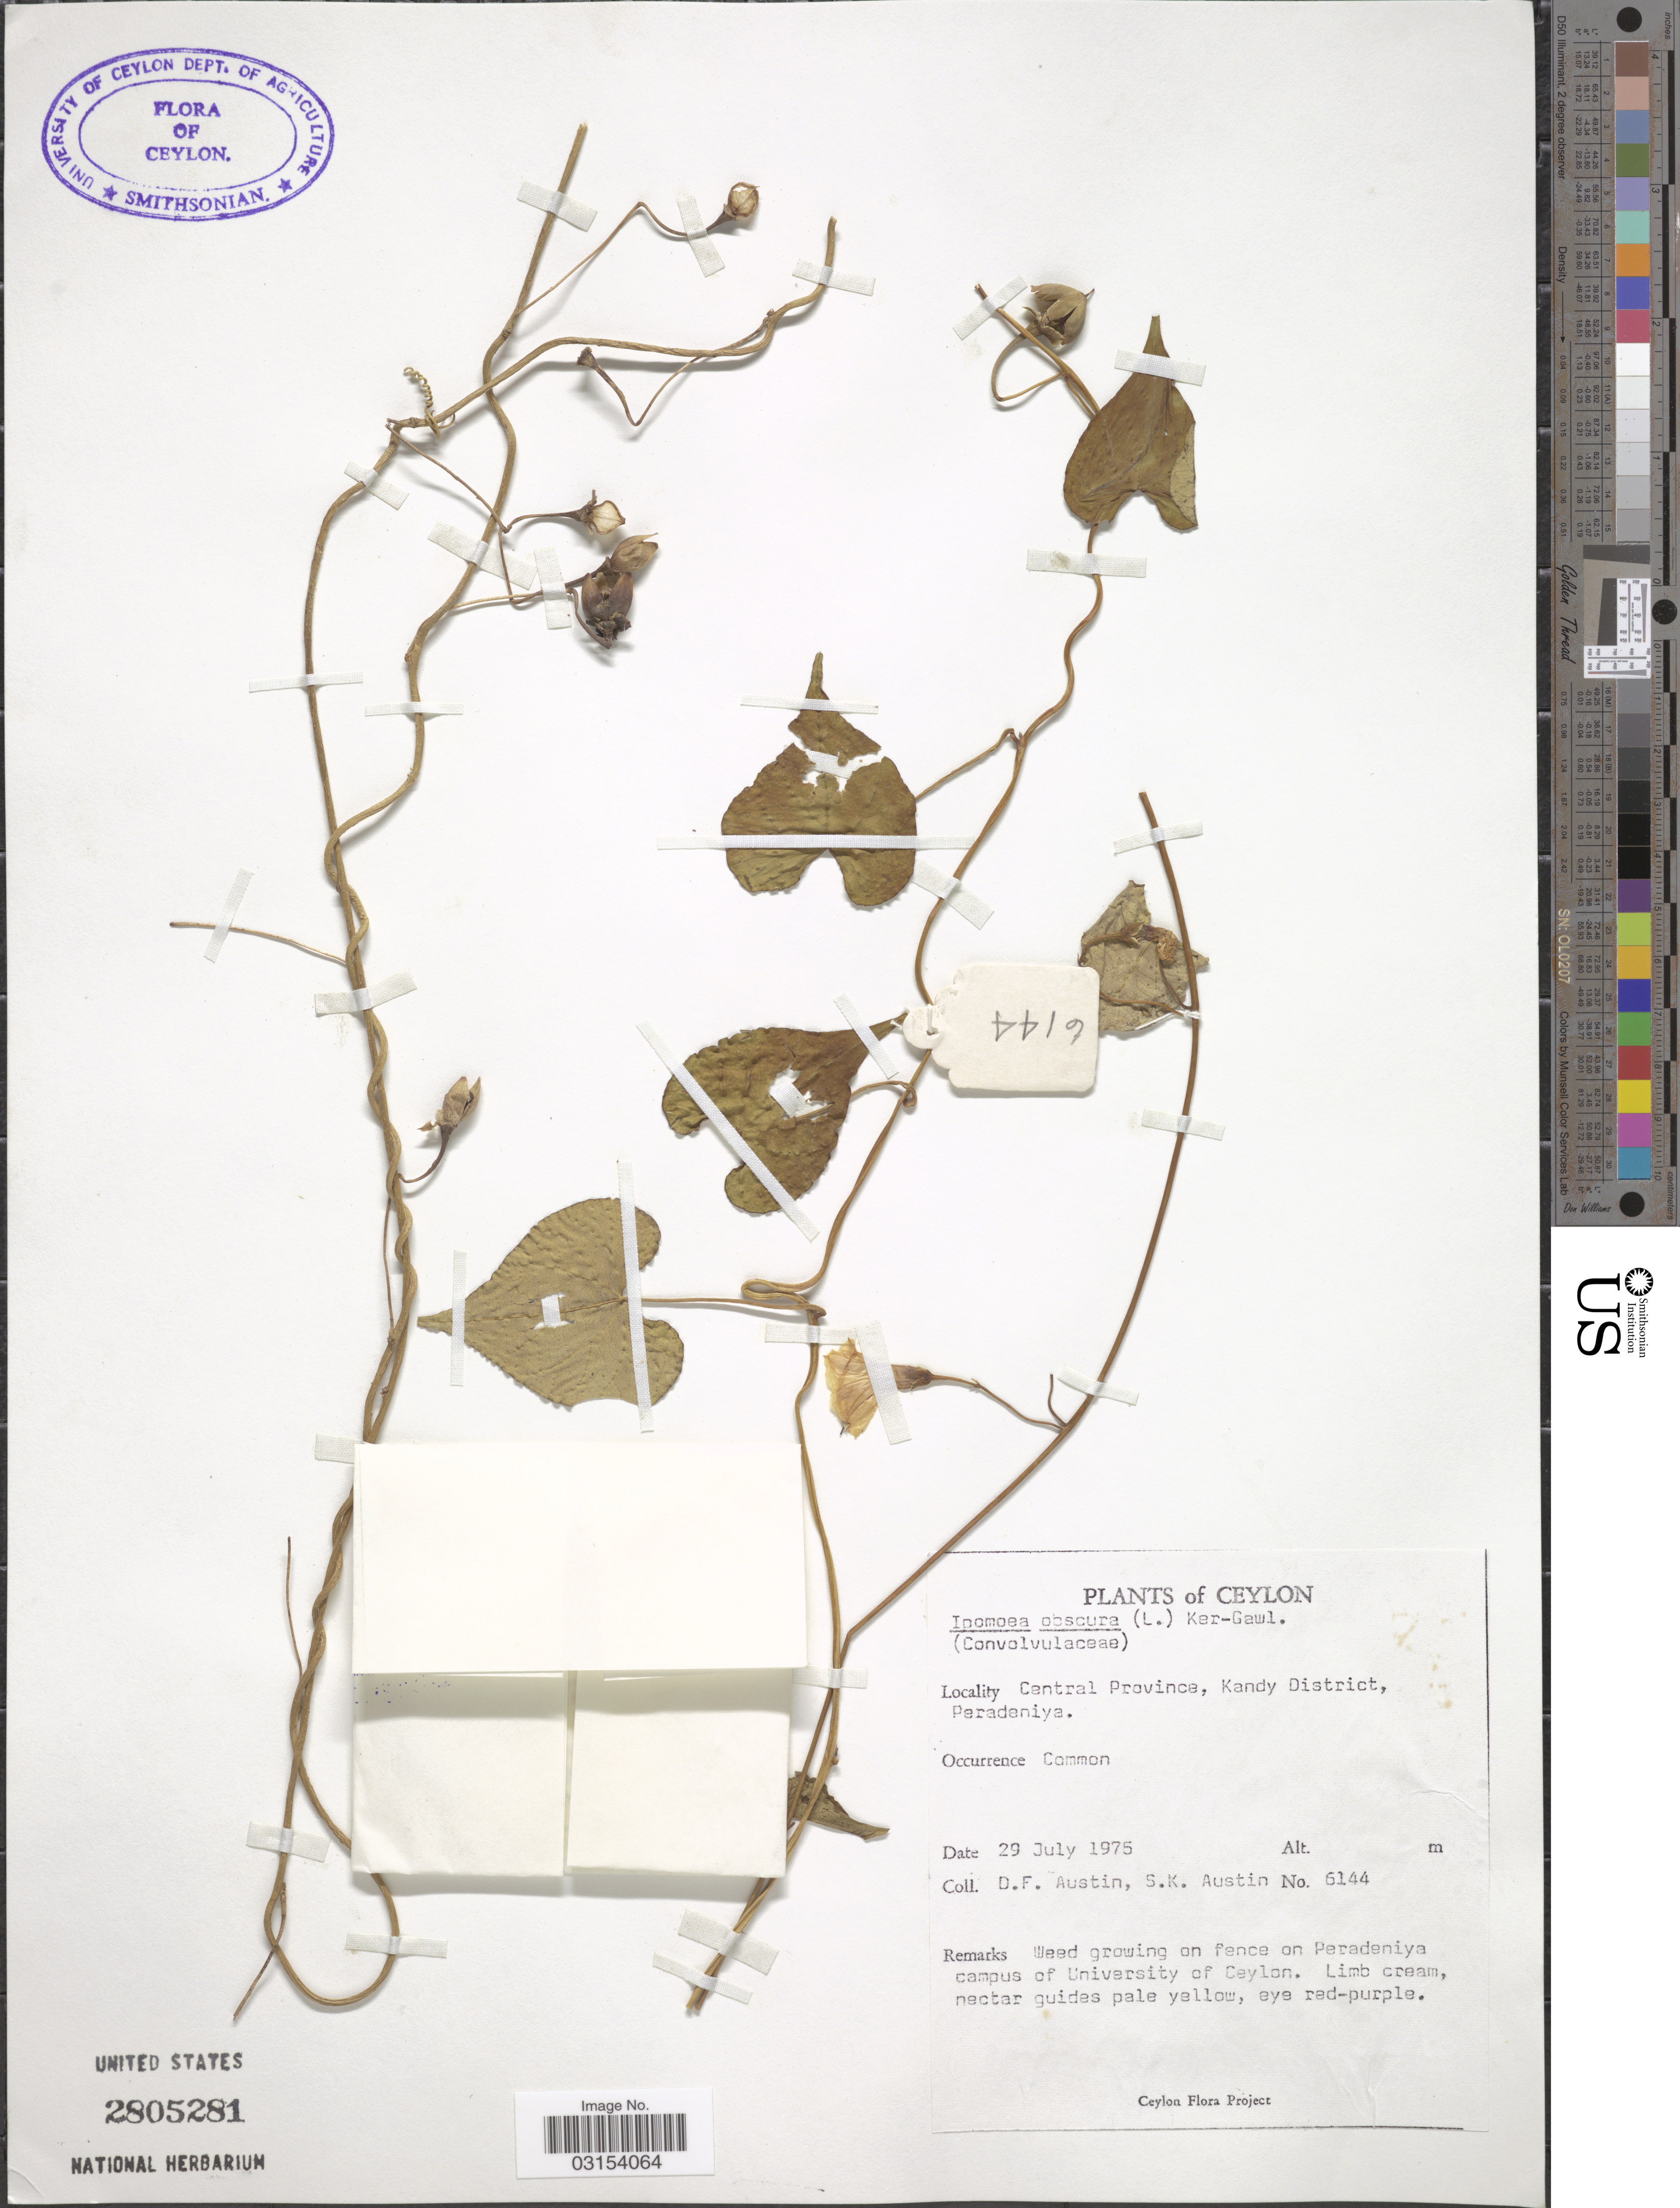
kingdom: Plantae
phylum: Tracheophyta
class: Magnoliopsida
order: Solanales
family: Convolvulaceae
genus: Ipomoea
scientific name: Ipomoea obscura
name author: (L.) Ker Gawl.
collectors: D. Austin & S. Austin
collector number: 6144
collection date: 1975-07-29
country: Sri Lanka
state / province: Central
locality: Ceylon, Central Province, Kandy District, Peradeniya.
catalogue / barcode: US 2805281